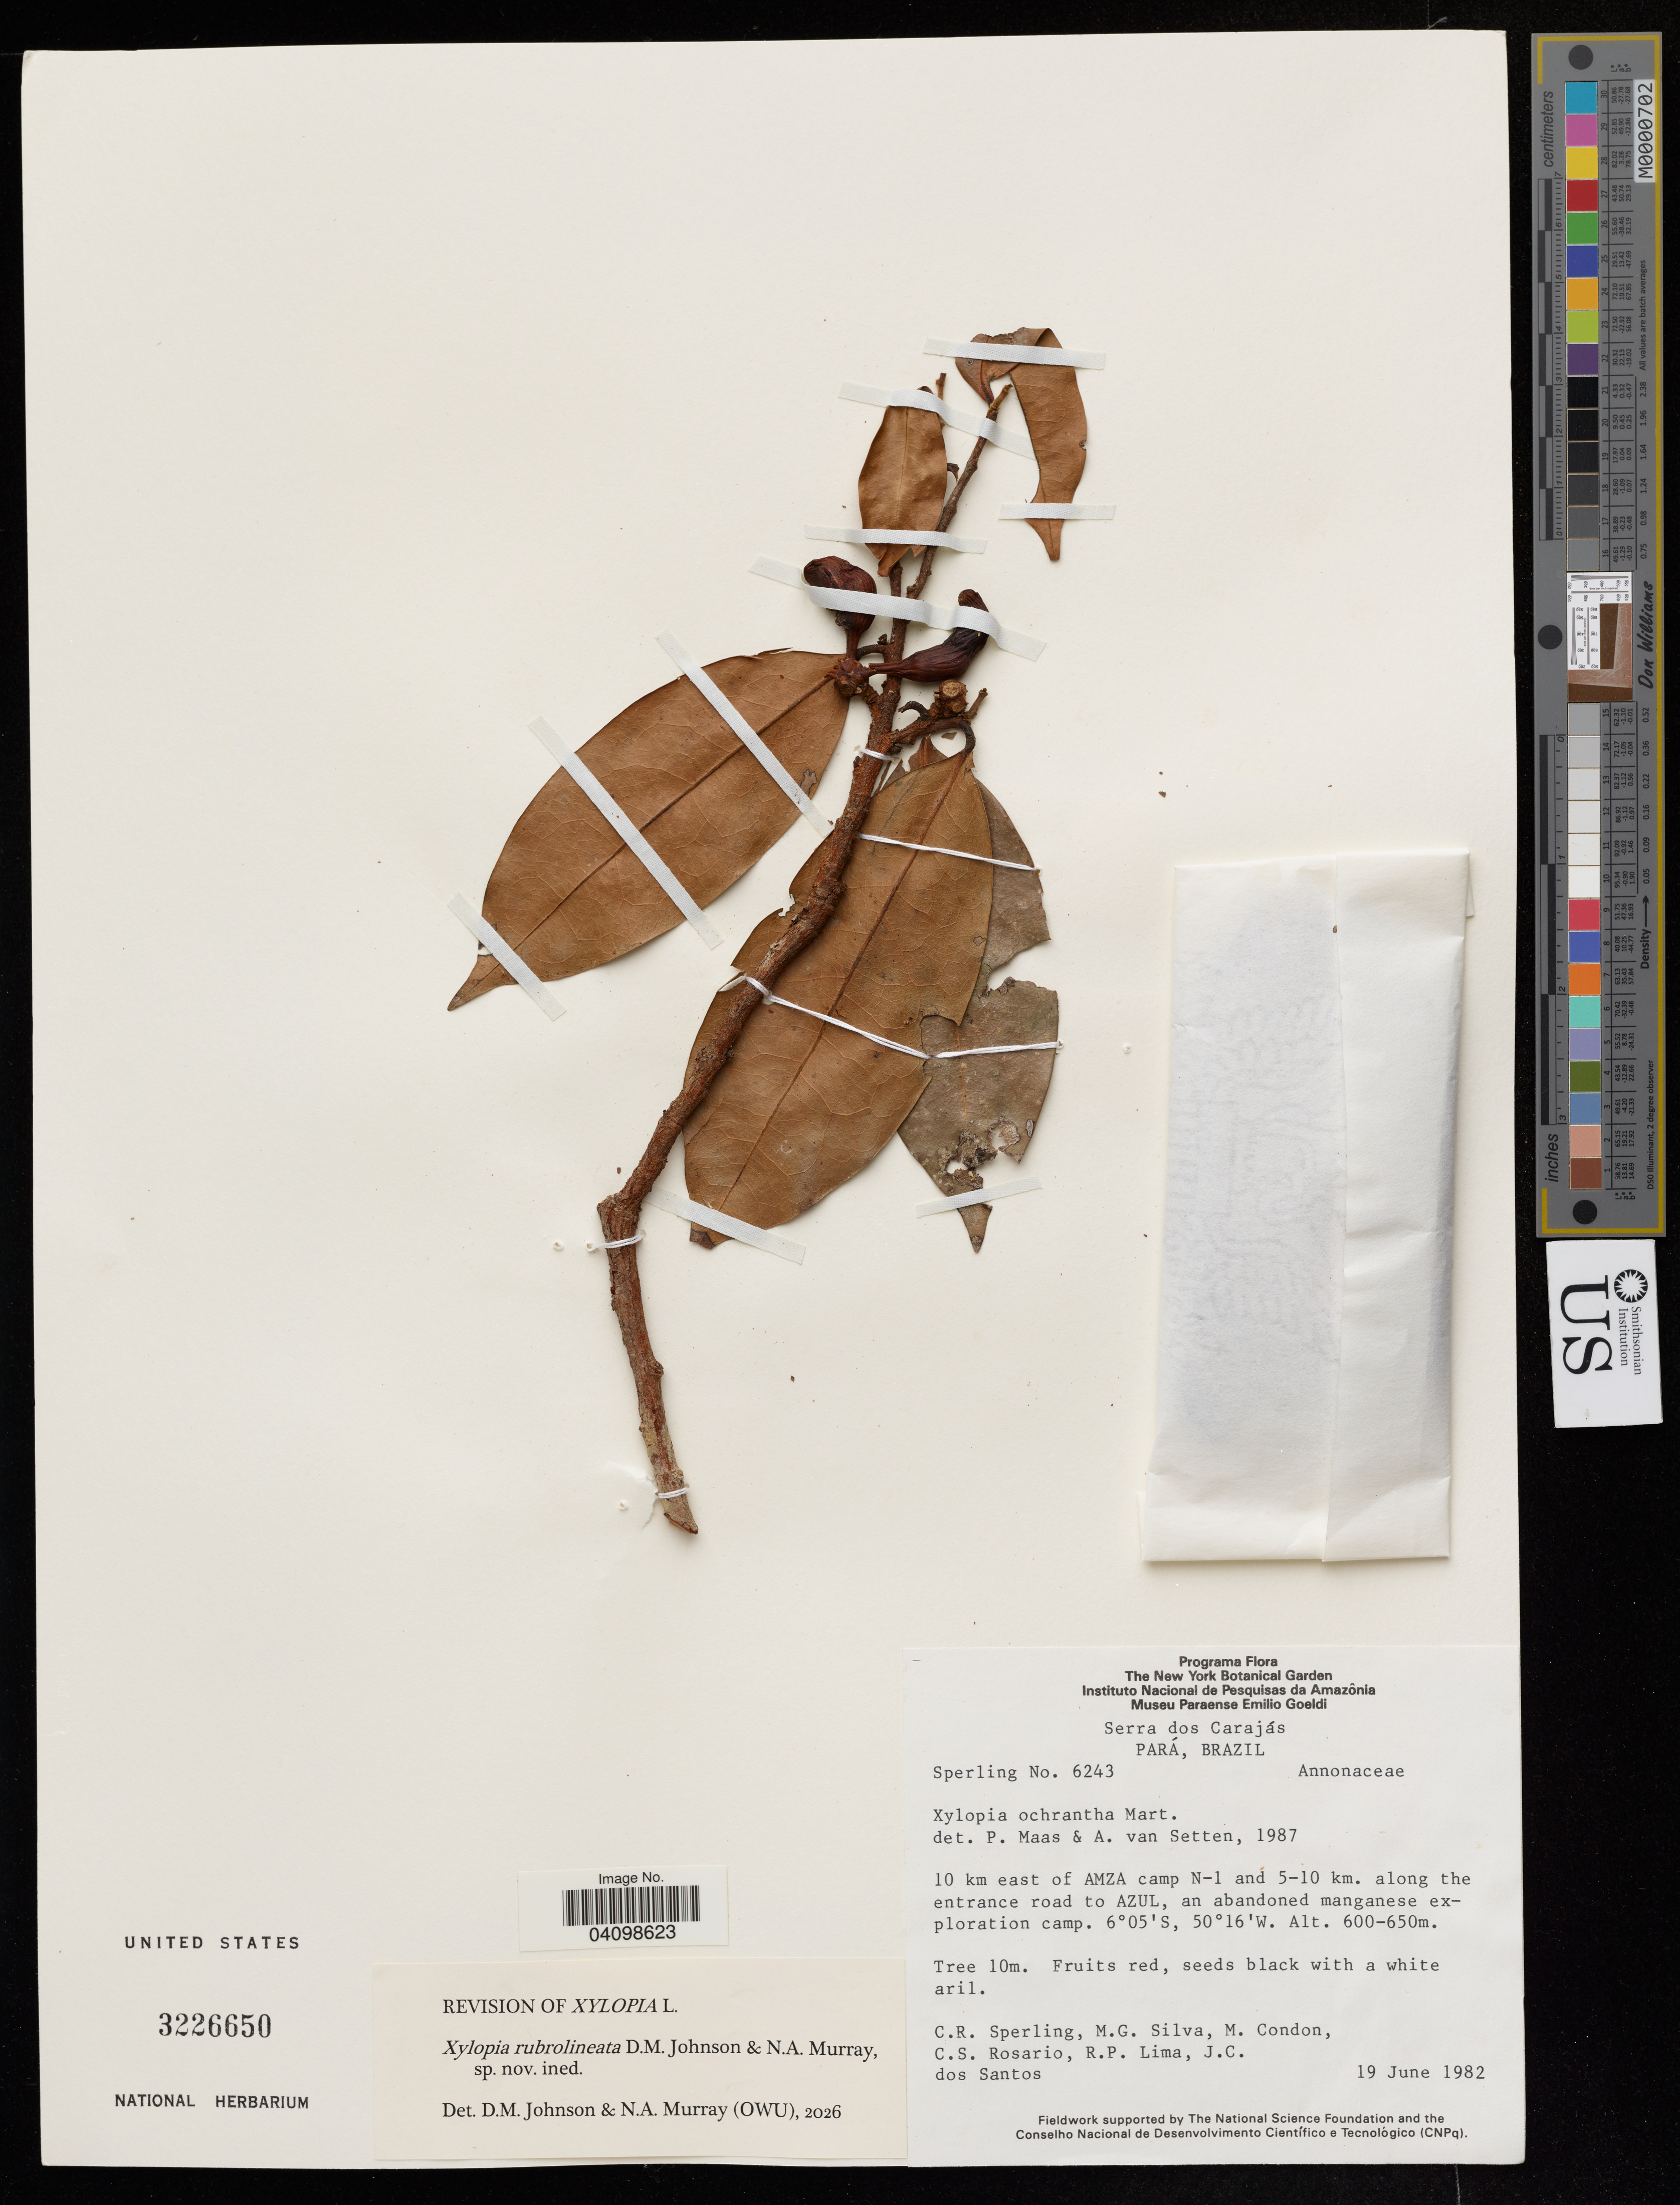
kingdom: Plantae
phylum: Tracheophyta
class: Magnoliopsida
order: Magnoliales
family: Annonaceae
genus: Xylopia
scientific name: Xylopia ochrantha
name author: Mart.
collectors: C. R. Sperling, M. G. Silva, M. Condon & C. S. Rosario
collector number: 6243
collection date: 1982-06-19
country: Brazil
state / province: Pará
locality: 10 km east of AMZA camp N-1 and 5–10 km along the entrance road to AZUL, an abandoned manganese ex- ploration camp.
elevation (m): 600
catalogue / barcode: US 3226650